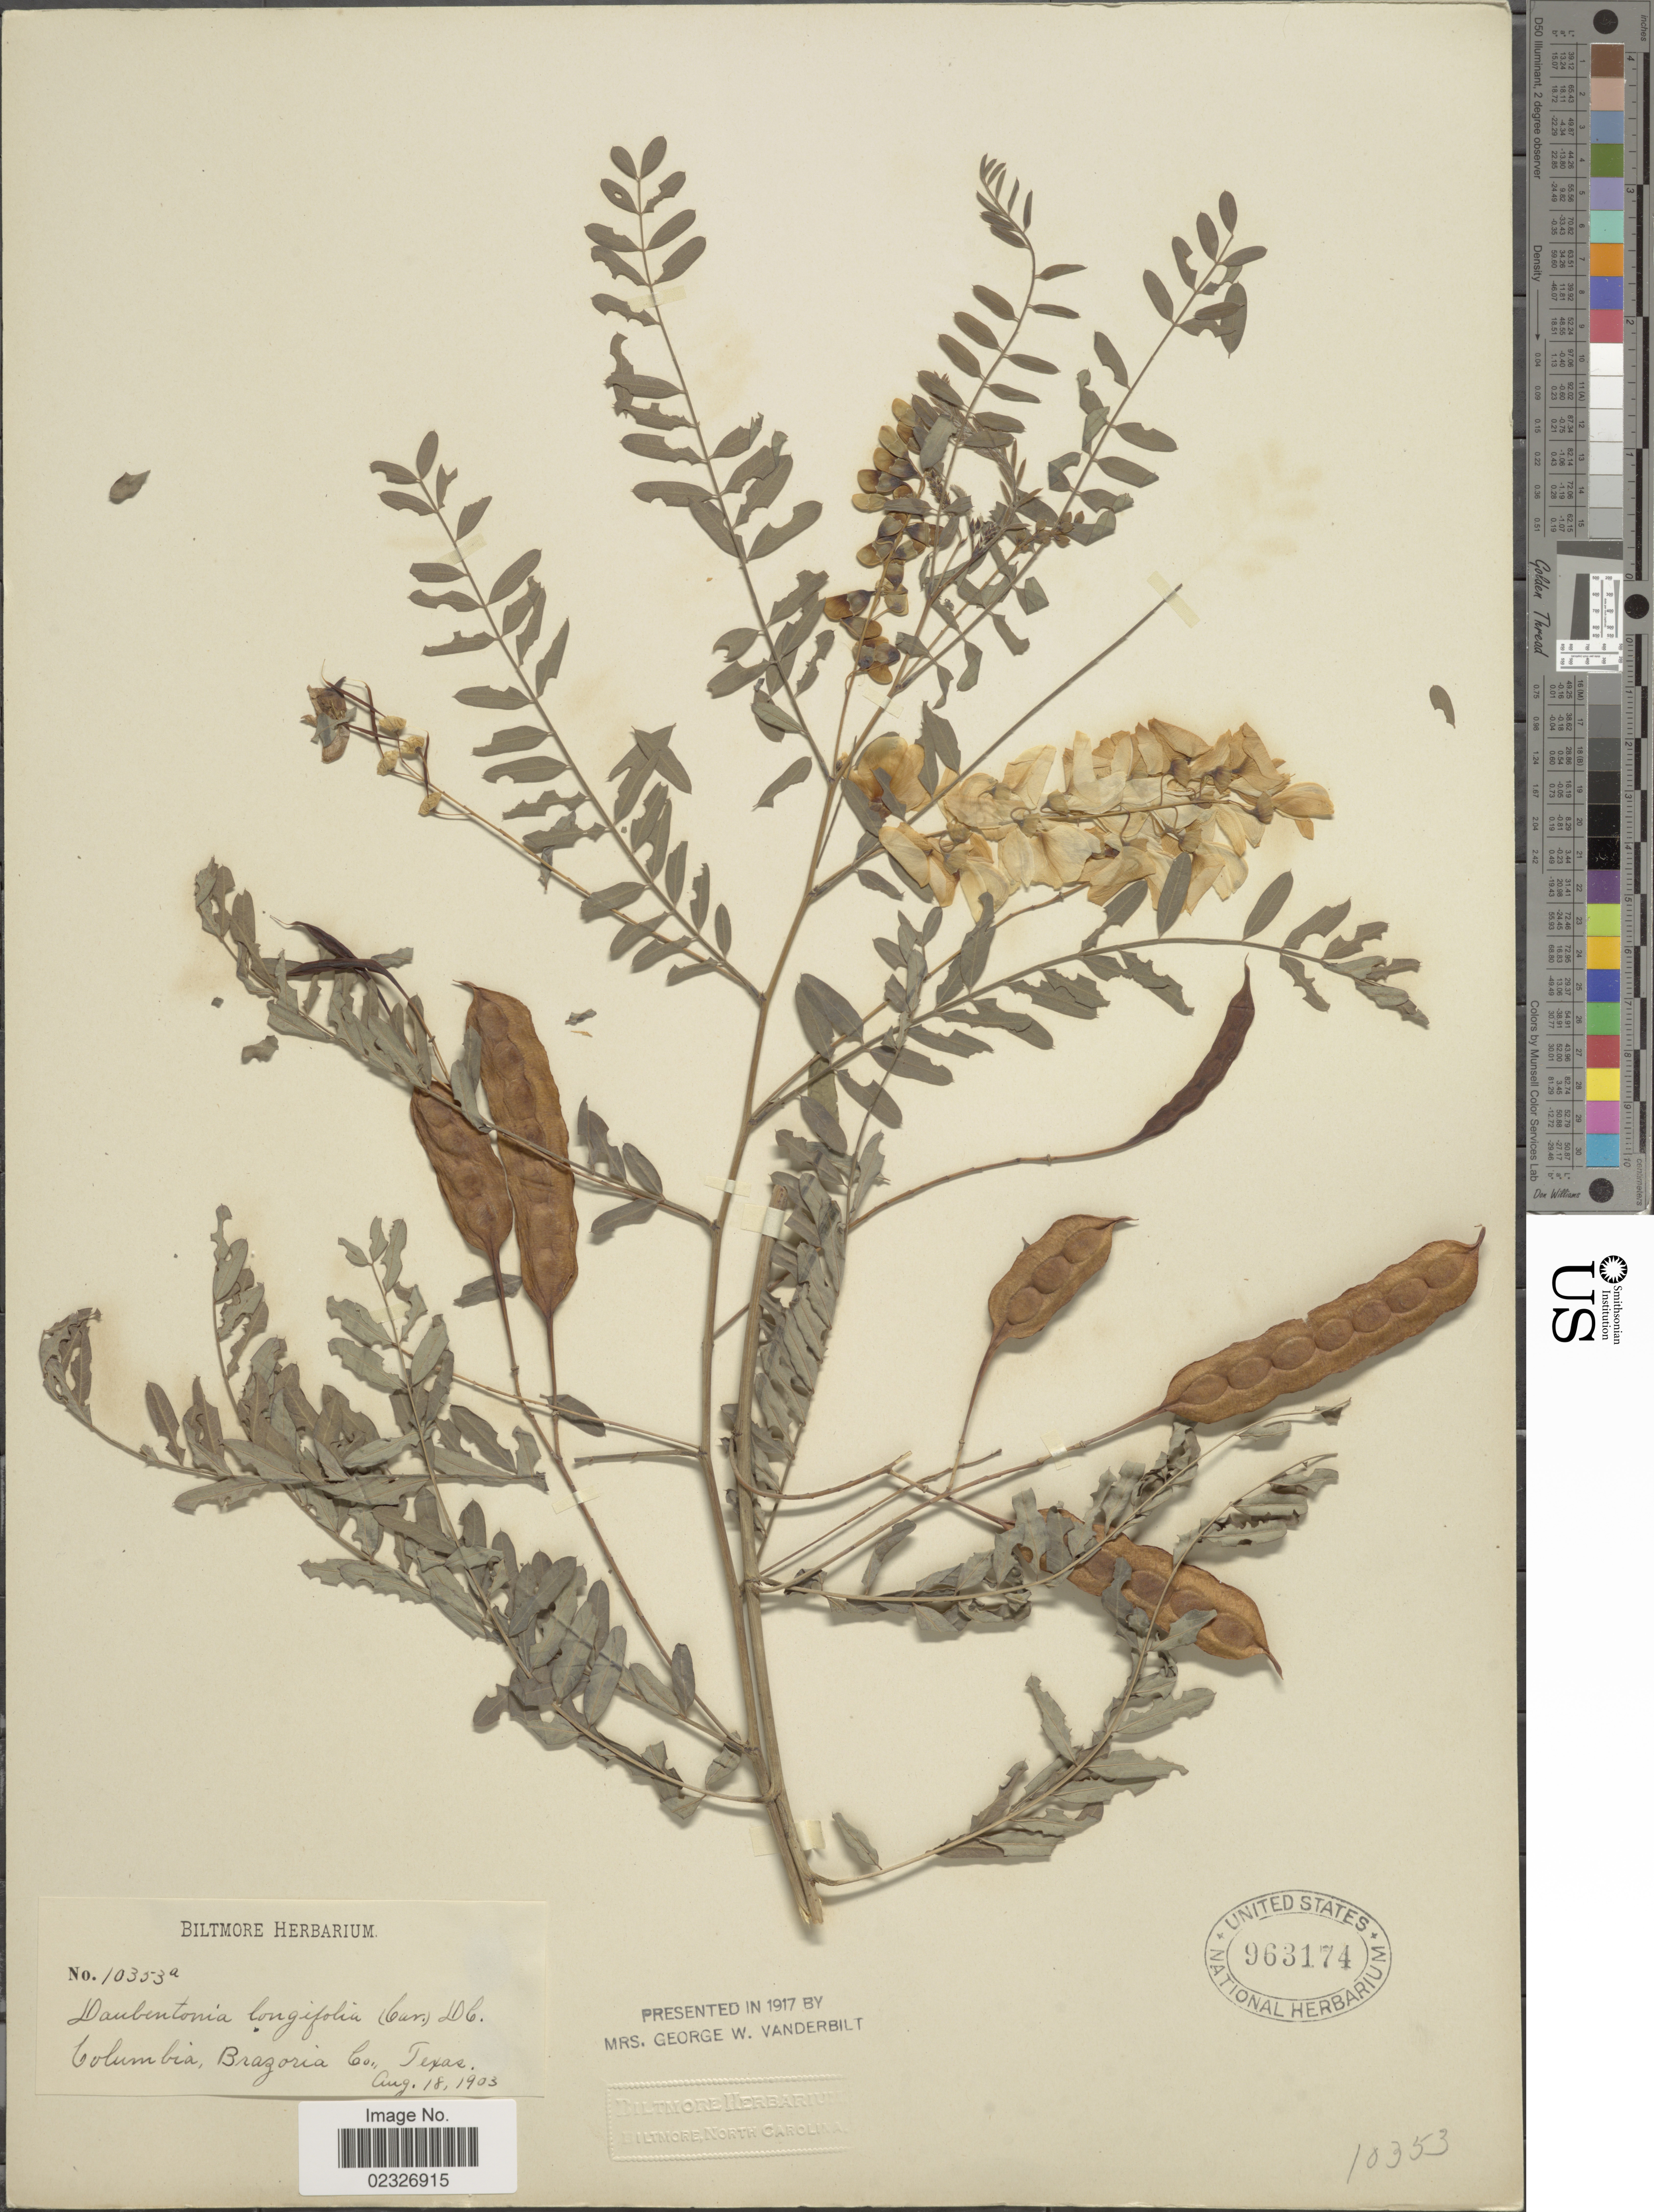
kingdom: Plantae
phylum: Tracheophyta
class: Magnoliopsida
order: Fabales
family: Fabaceae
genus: Sesbania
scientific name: Sesbania drummondii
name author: (Rydb.) Cory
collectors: ex herb. Biltmore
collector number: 10353a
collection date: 1903-08-18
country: United States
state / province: Texas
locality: Columbia, Brazoria Co.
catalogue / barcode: US 963174